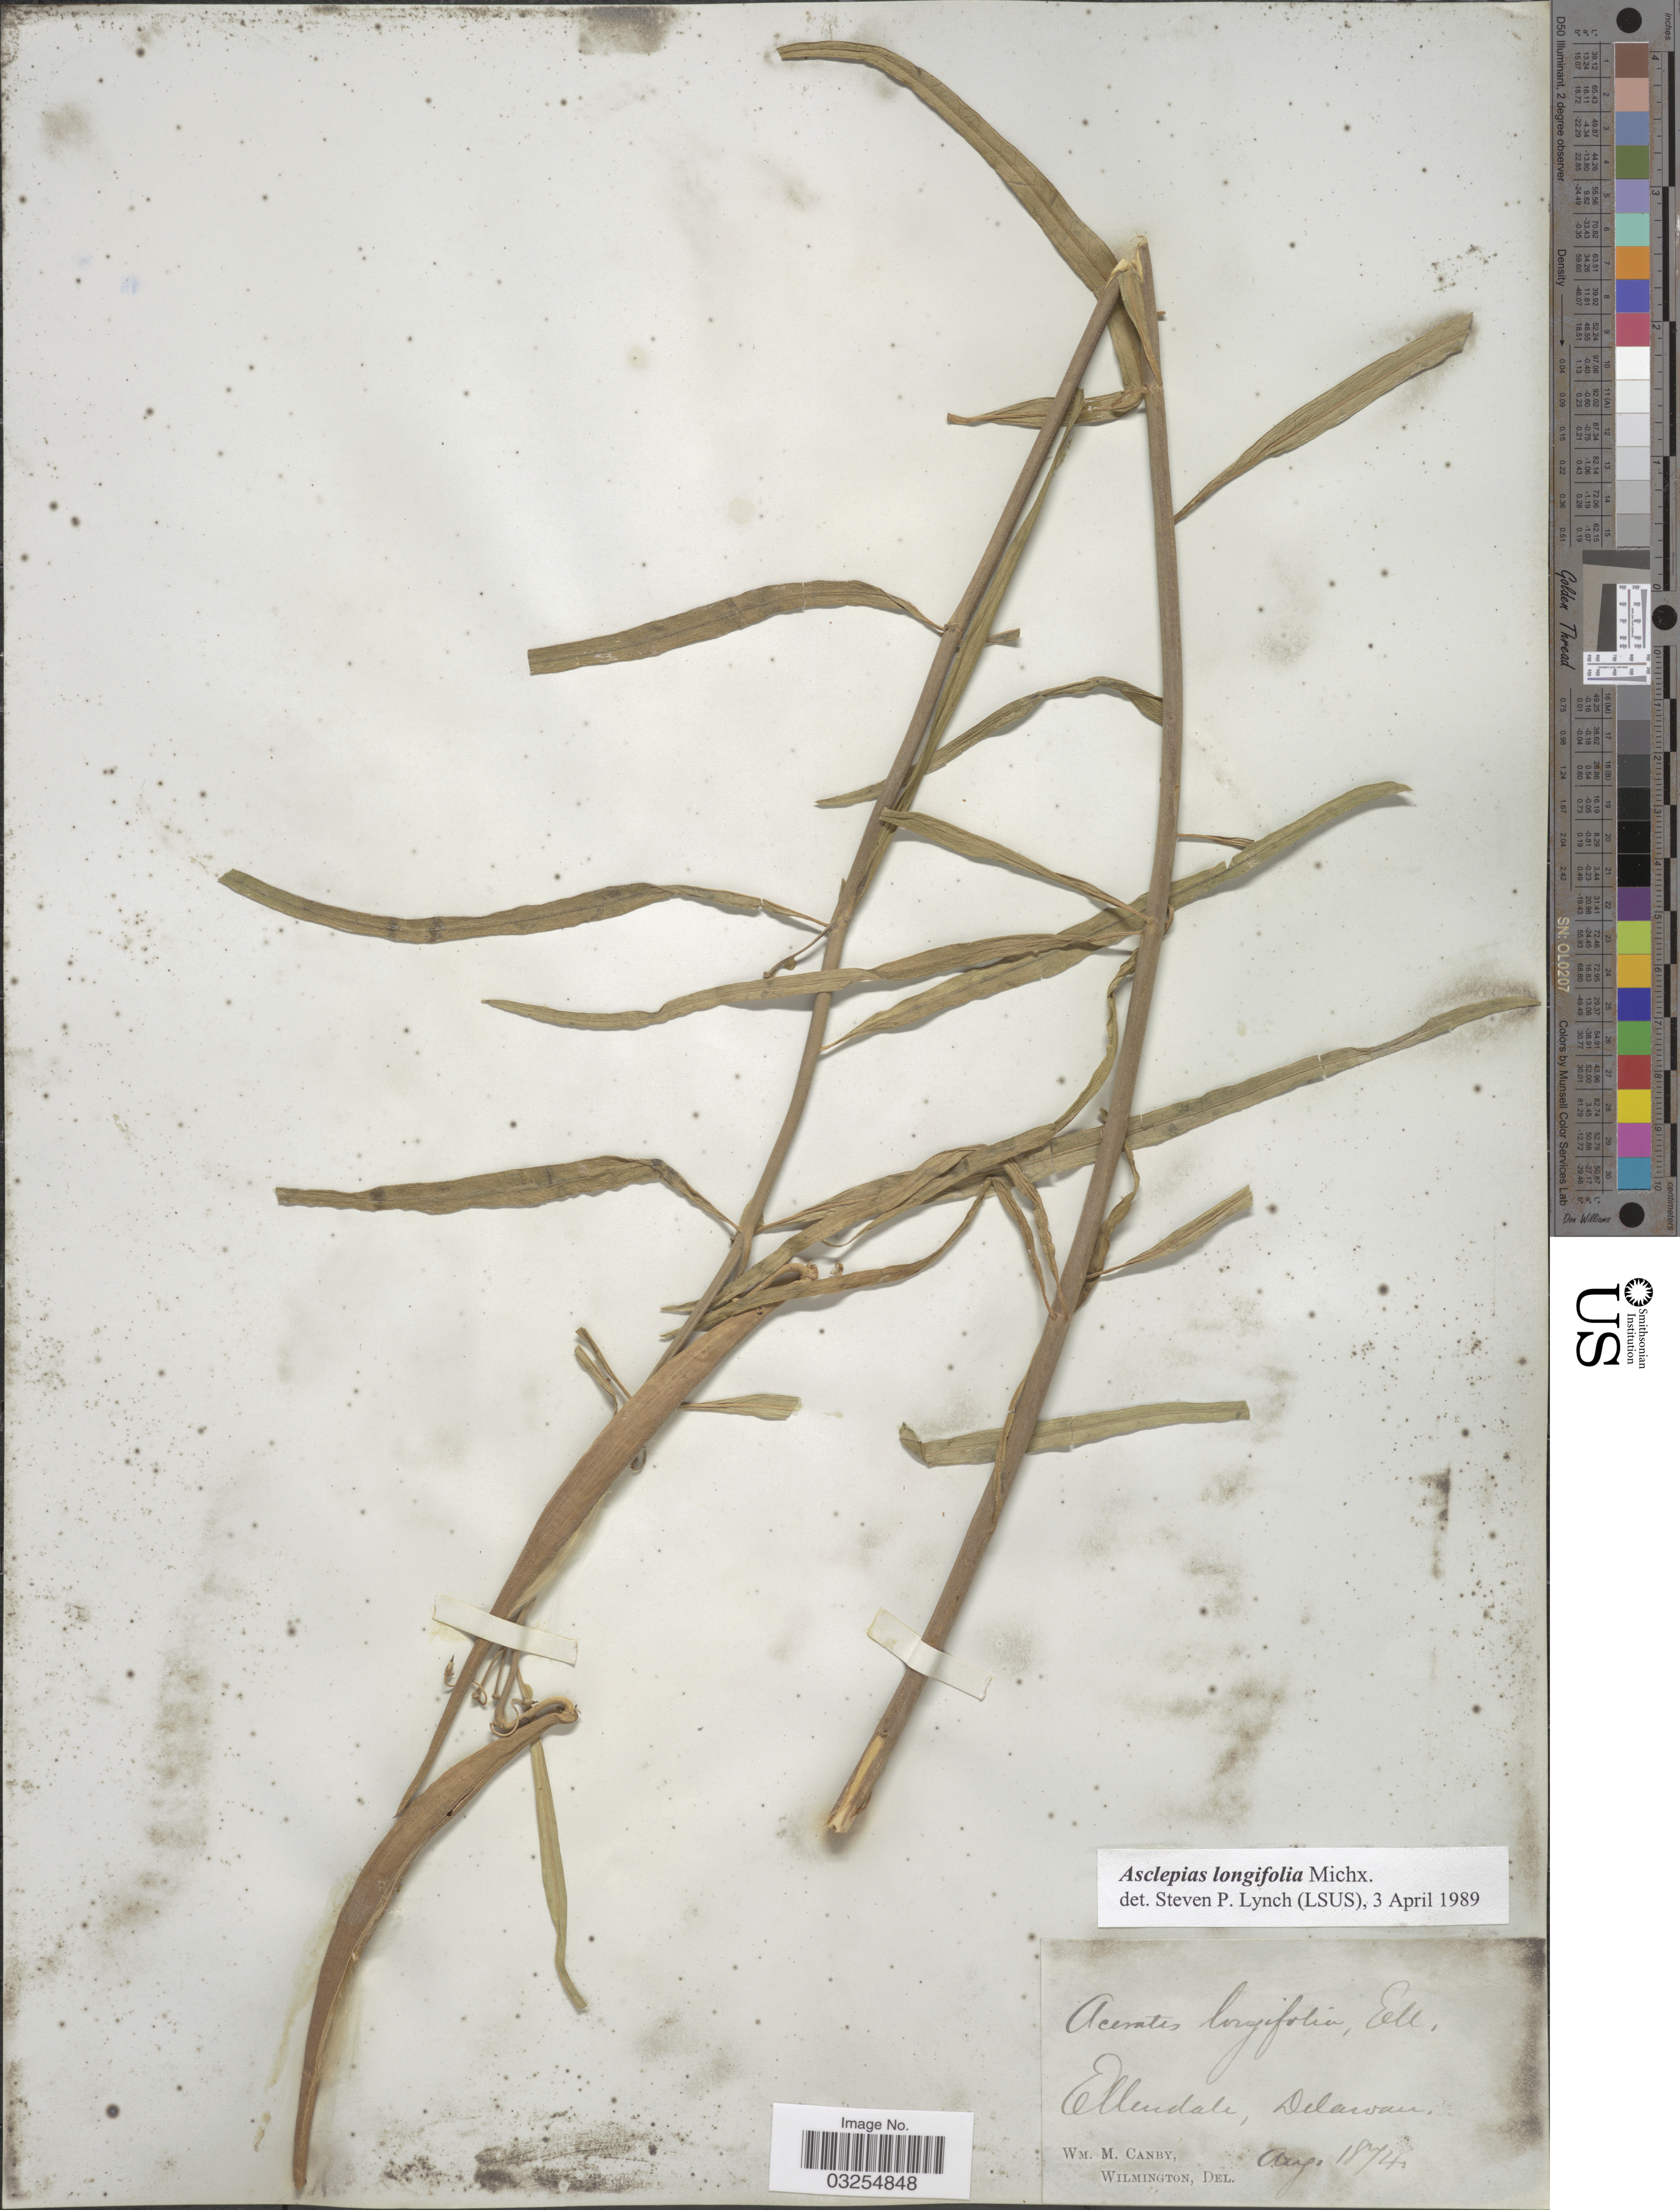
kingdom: Plantae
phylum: Tracheophyta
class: Magnoliopsida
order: Gentianales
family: Apocynaceae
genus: Asclepias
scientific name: Asclepias longifolia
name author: Michx.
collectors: W. M. Canby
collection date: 1874-08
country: United States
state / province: Delaware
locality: Ellendale.